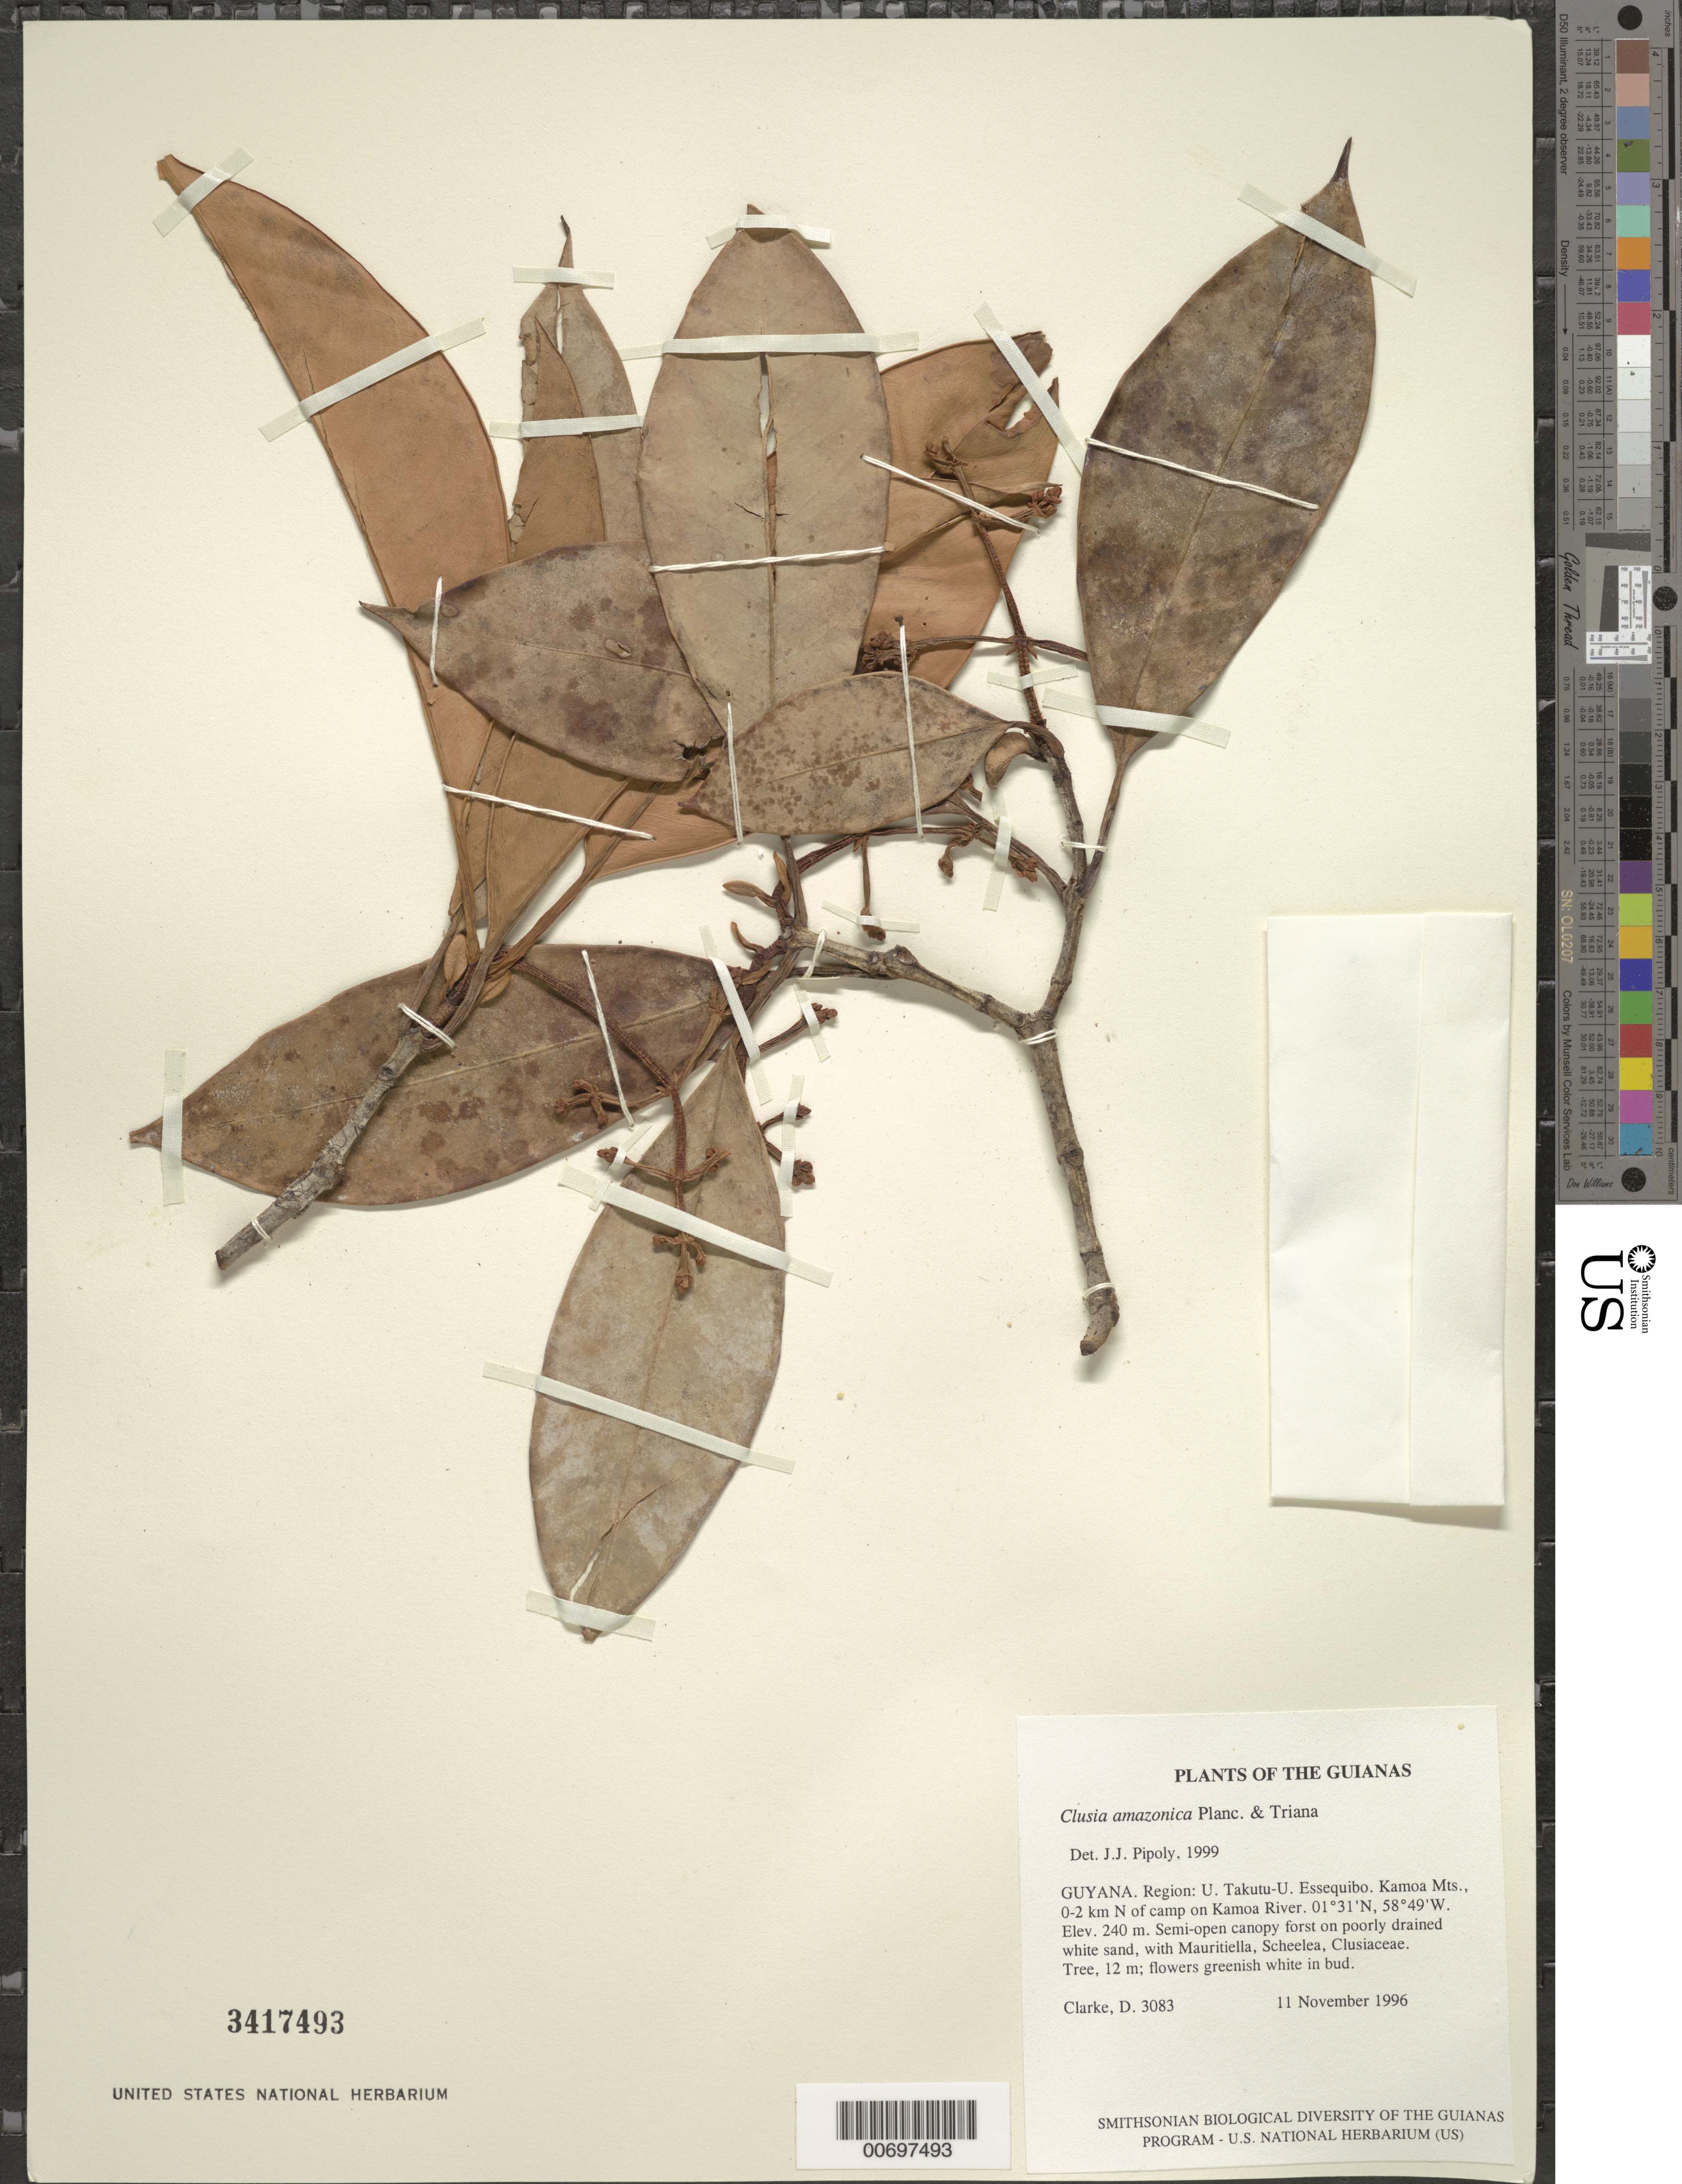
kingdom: Plantae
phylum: Tracheophyta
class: Magnoliopsida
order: Malpighiales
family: Clusiaceae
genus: Clusia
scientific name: Clusia amazonica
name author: Planch. & Triana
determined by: Pipoly, J. J., III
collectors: H. D. Clarke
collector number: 3083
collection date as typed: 11 November 1996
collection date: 1996-11-11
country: Guyana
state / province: U. Takutu-U. Essequibo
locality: Kamoa Mts., 0-2 km N of camp on Kamoa River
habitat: Semi-open canopy forest on poorly drained white sand, with Mauritiella, Scheelea, Clusiaceae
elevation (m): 240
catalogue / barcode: US 3417493